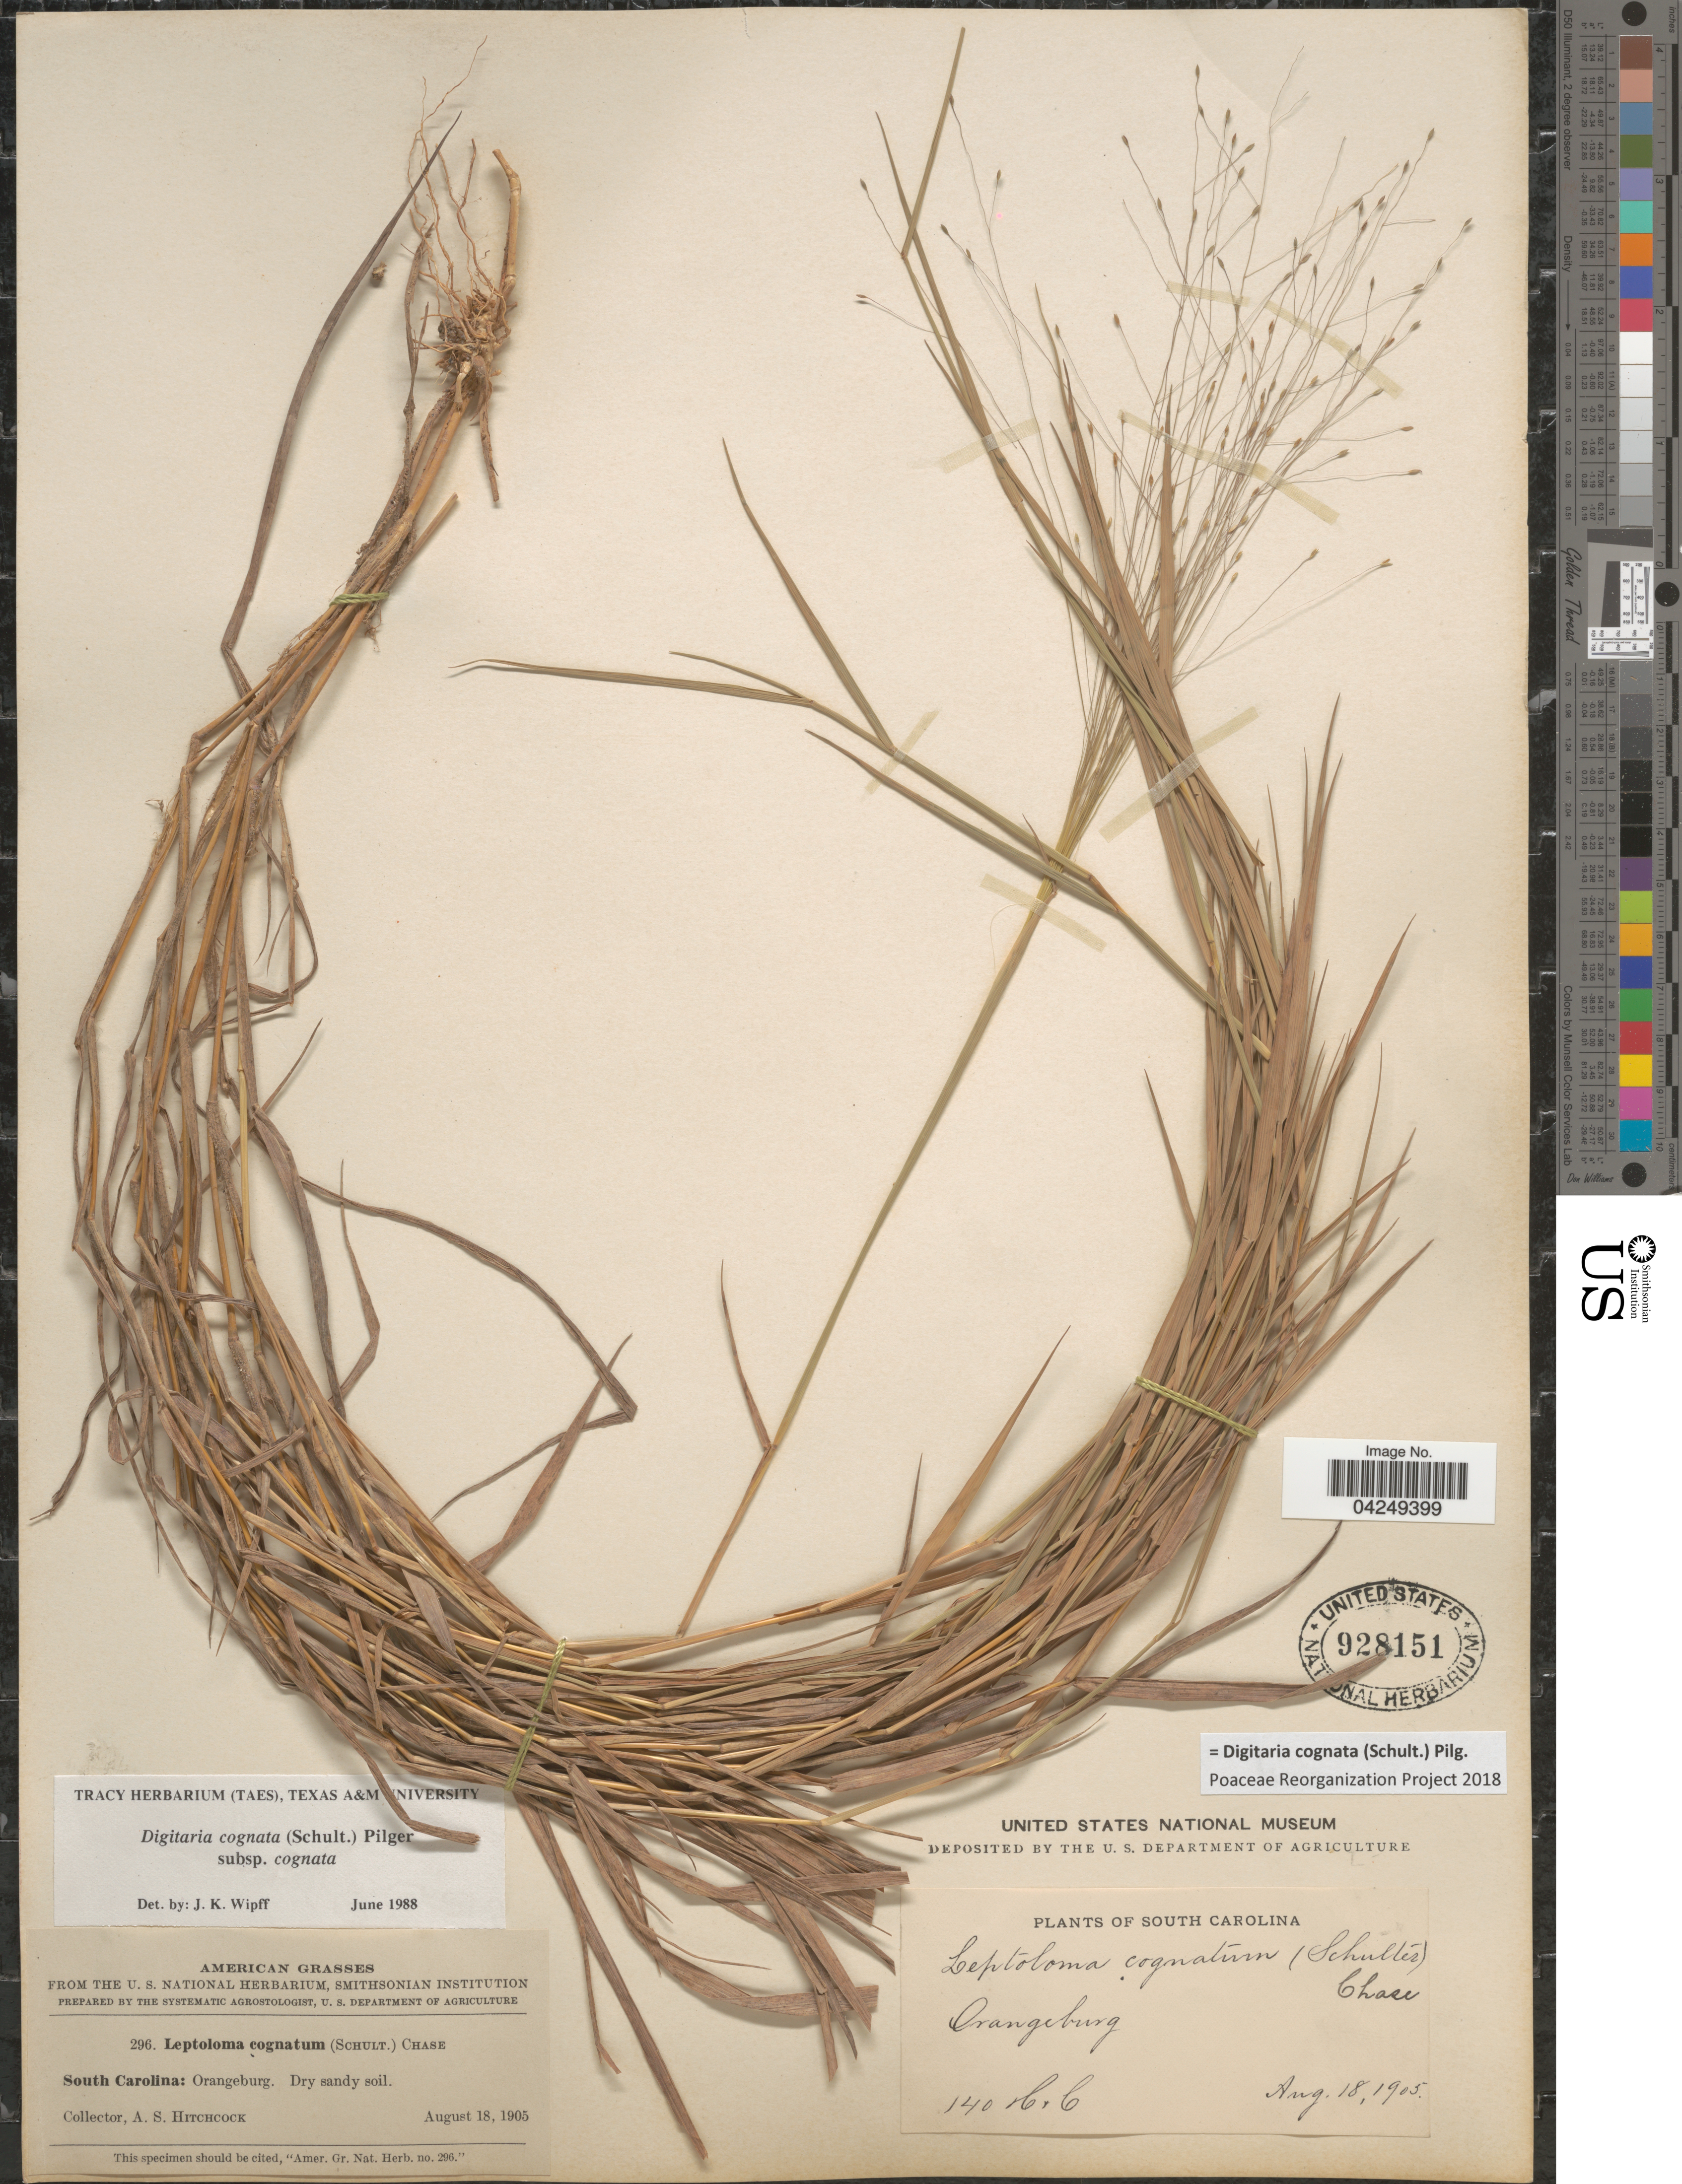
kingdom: Plantae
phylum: Tracheophyta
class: Liliopsida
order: Poales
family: Poaceae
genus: Digitaria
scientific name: Digitaria cognata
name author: (Scult.) Pilg.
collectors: A. S. Hitchcock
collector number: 140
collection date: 1905-08-18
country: United States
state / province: South Carolina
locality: Orangeburg. Dry sandy soil.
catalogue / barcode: US 928151